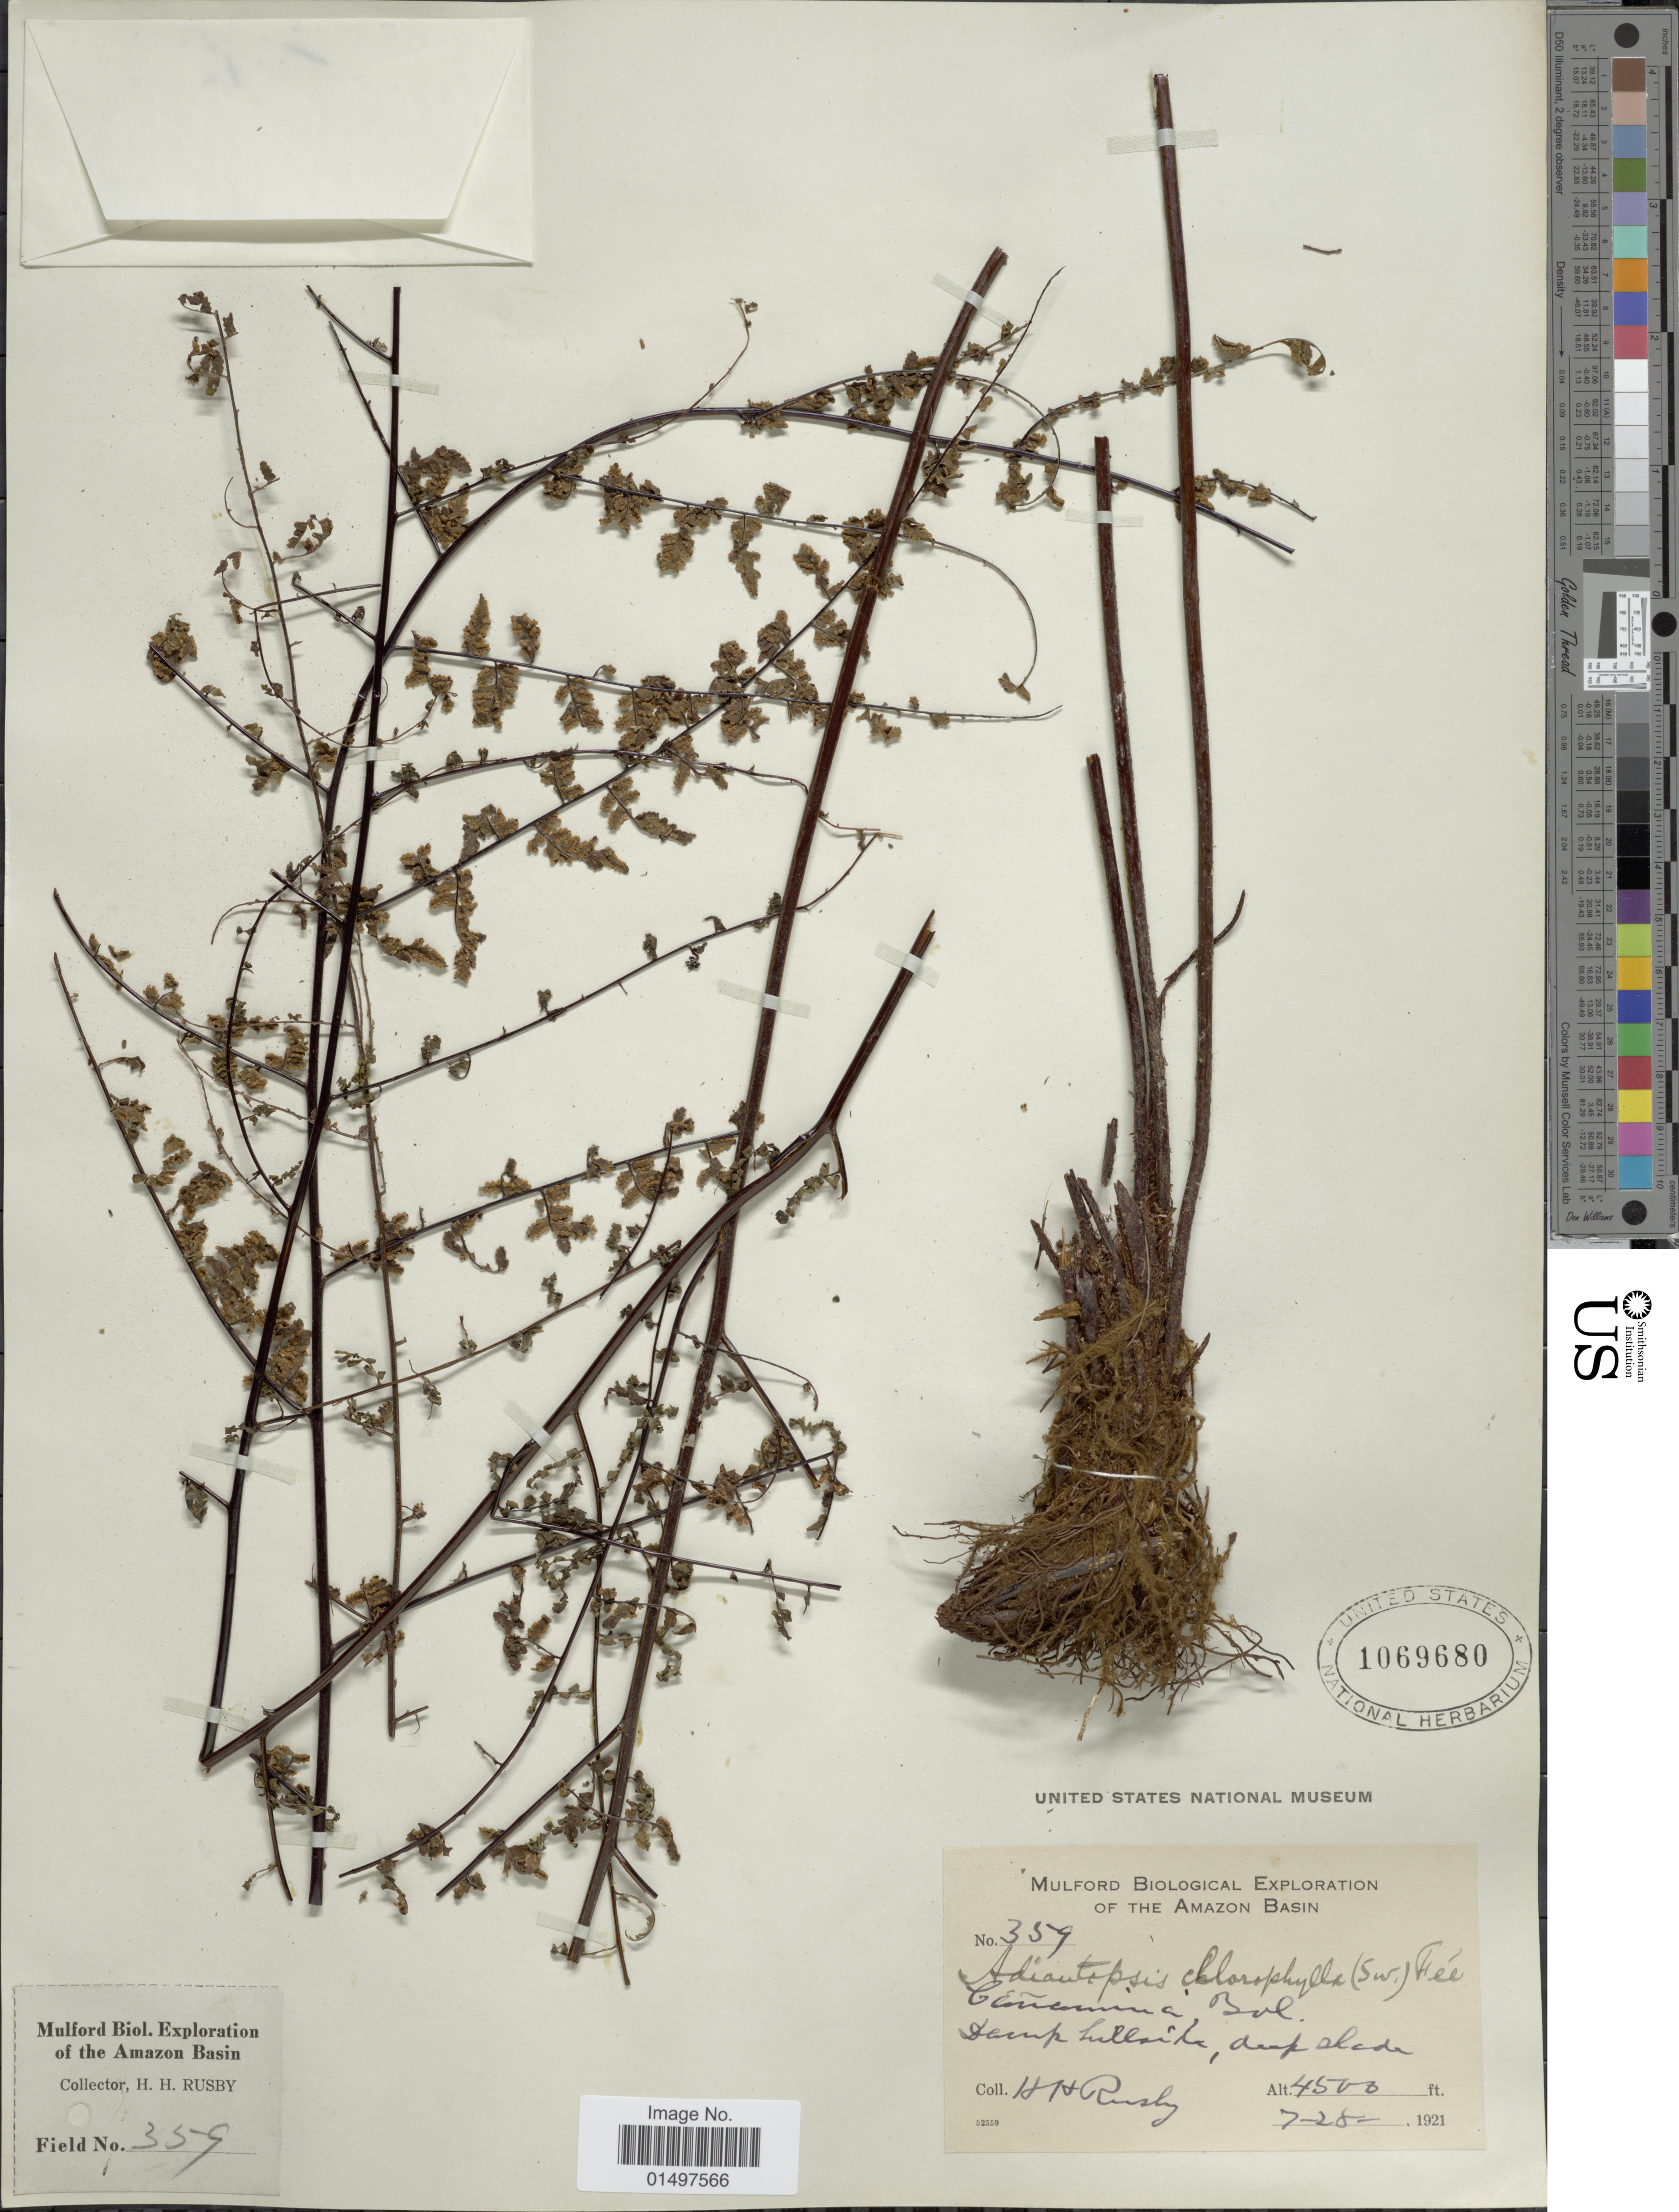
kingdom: Plantae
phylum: Tracheophyta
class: Polypodiopsida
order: Polypodiales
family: Pteridaceae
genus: Adiantopsis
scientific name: Adiantopsis chlorophylla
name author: (Sw.) Fée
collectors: H. H. Rusby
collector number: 359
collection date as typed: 7-28-1921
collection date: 1921-07-28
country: Bolivia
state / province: La Paz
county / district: Inquisivi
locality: Cañamina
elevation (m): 1372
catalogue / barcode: US 1069680